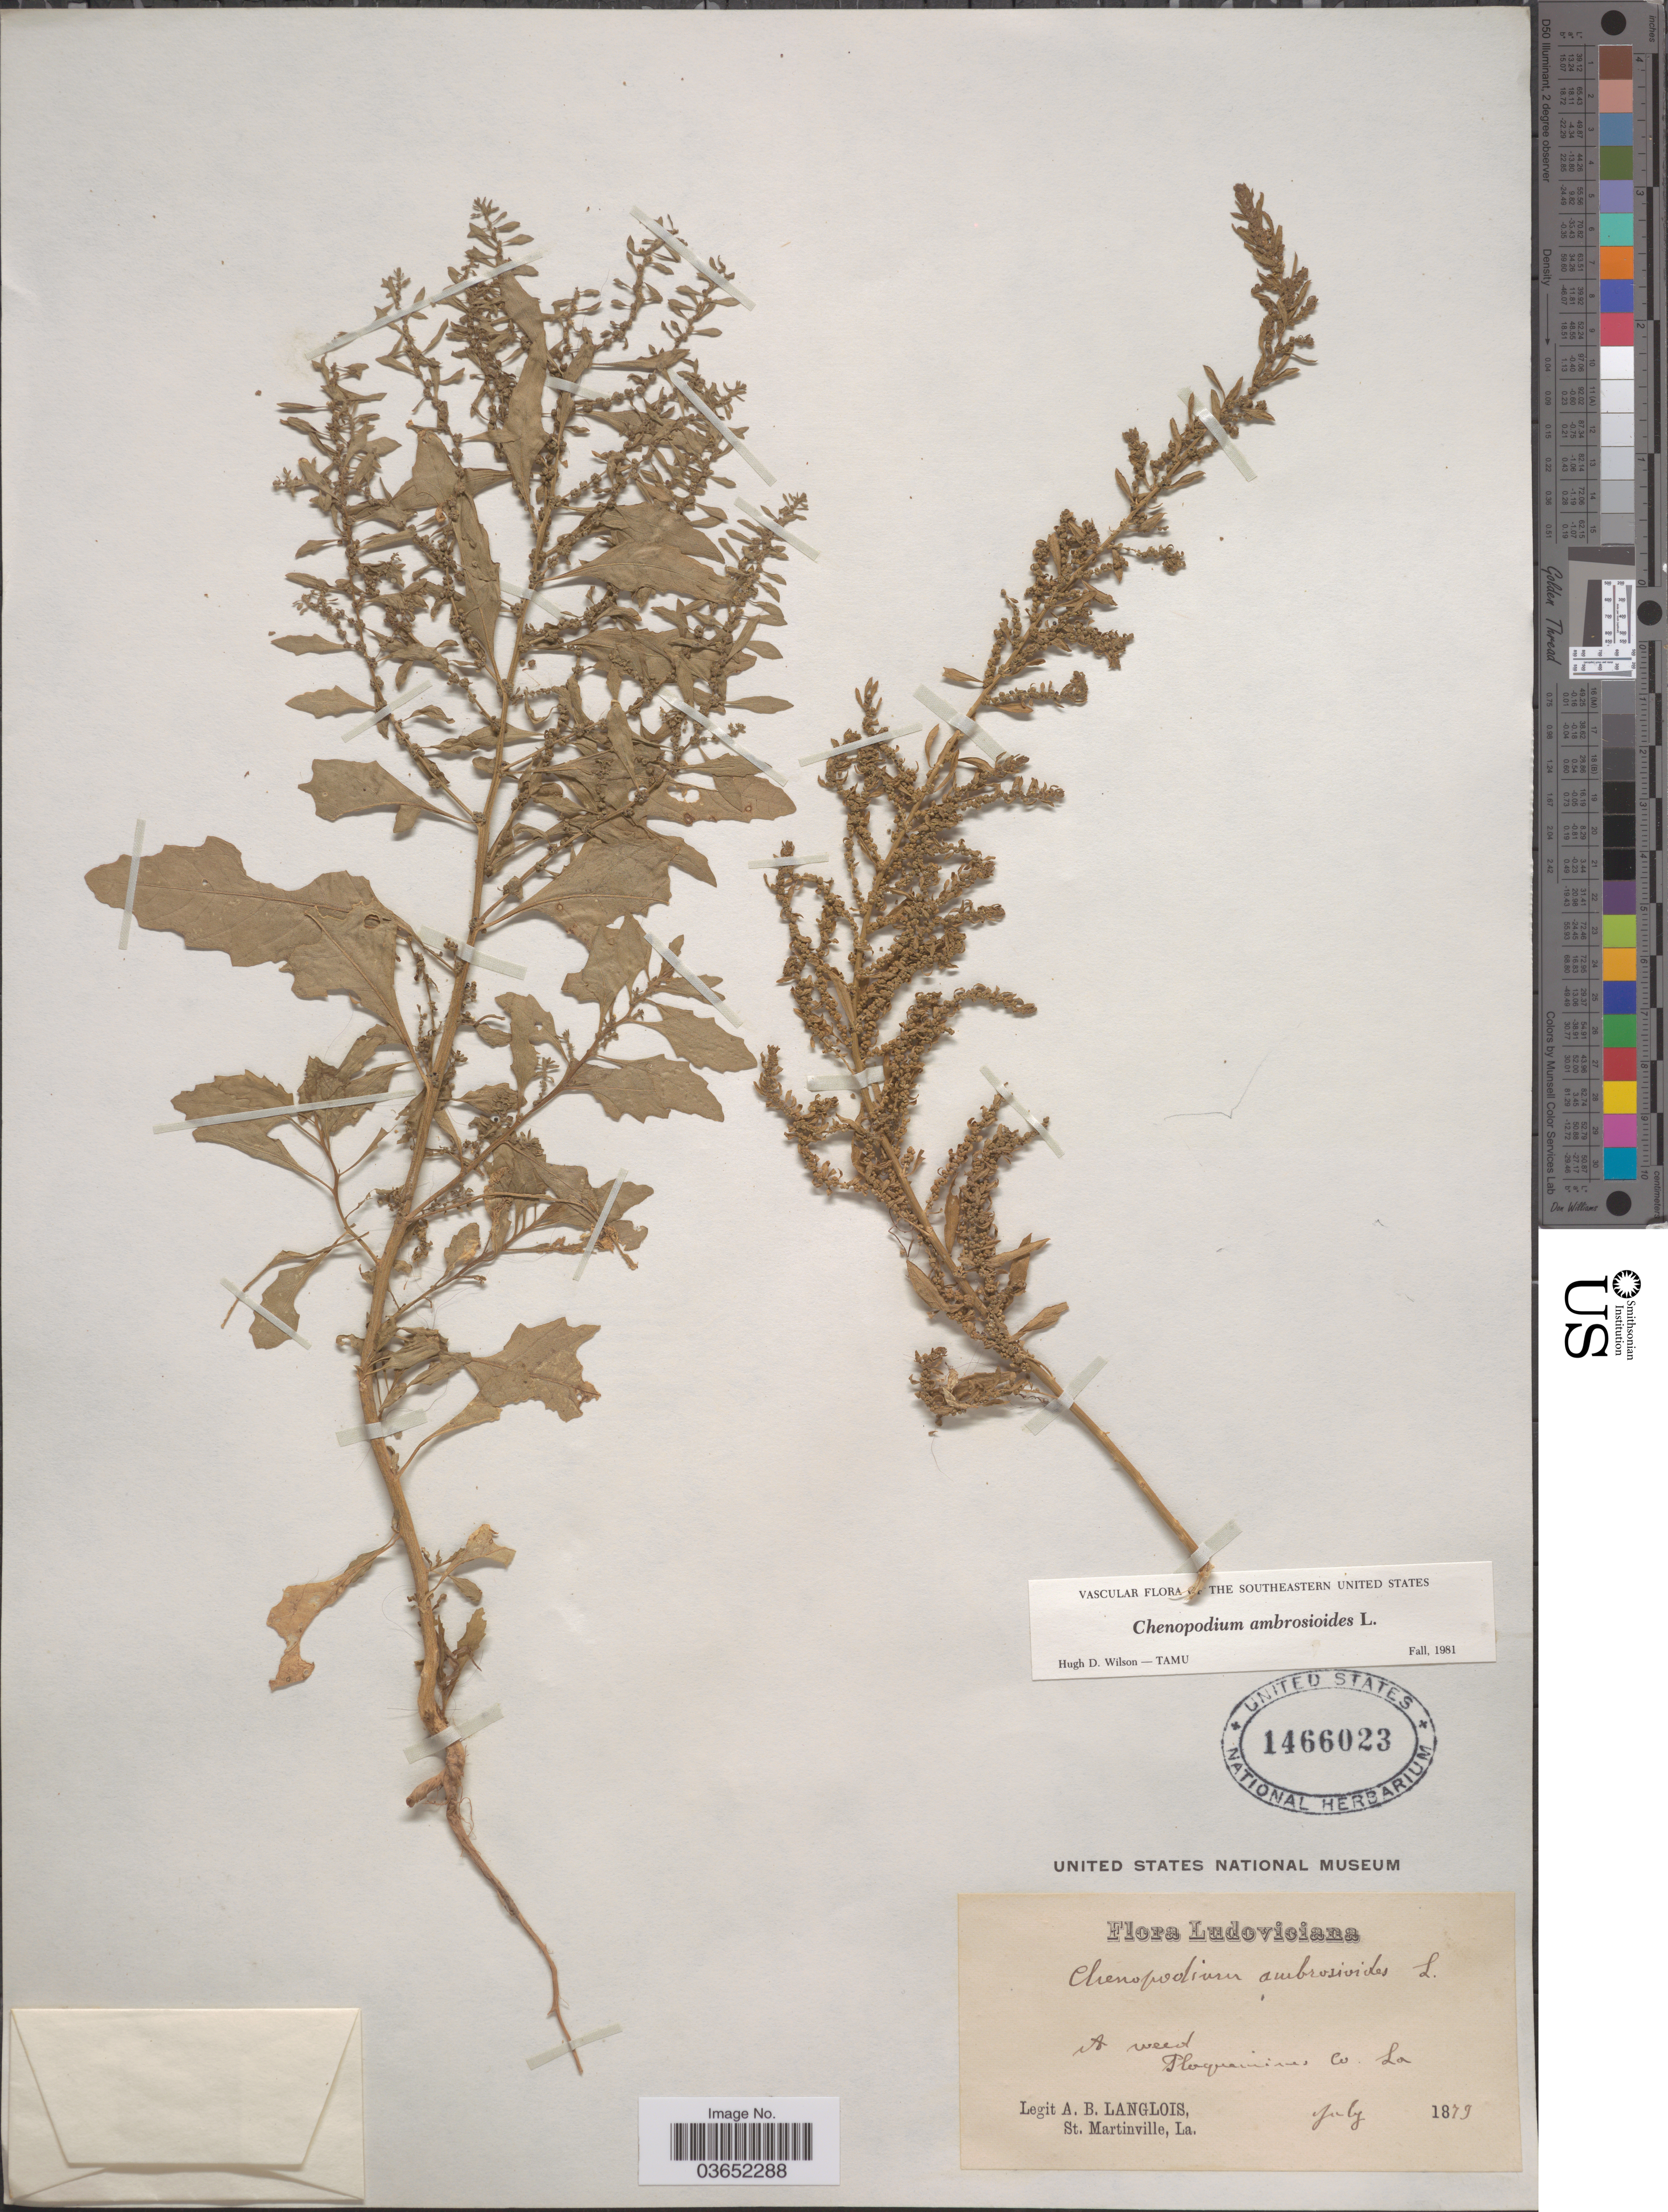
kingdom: Plantae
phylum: Tracheophyta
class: Magnoliopsida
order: Caryophyllales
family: Amaranthaceae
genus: Chenopodium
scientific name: Chenopodium ambrosioides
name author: L.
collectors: A. Langlois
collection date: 1879-07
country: United States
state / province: Louisiana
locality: Plaquemines Co.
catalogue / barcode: US 1466023